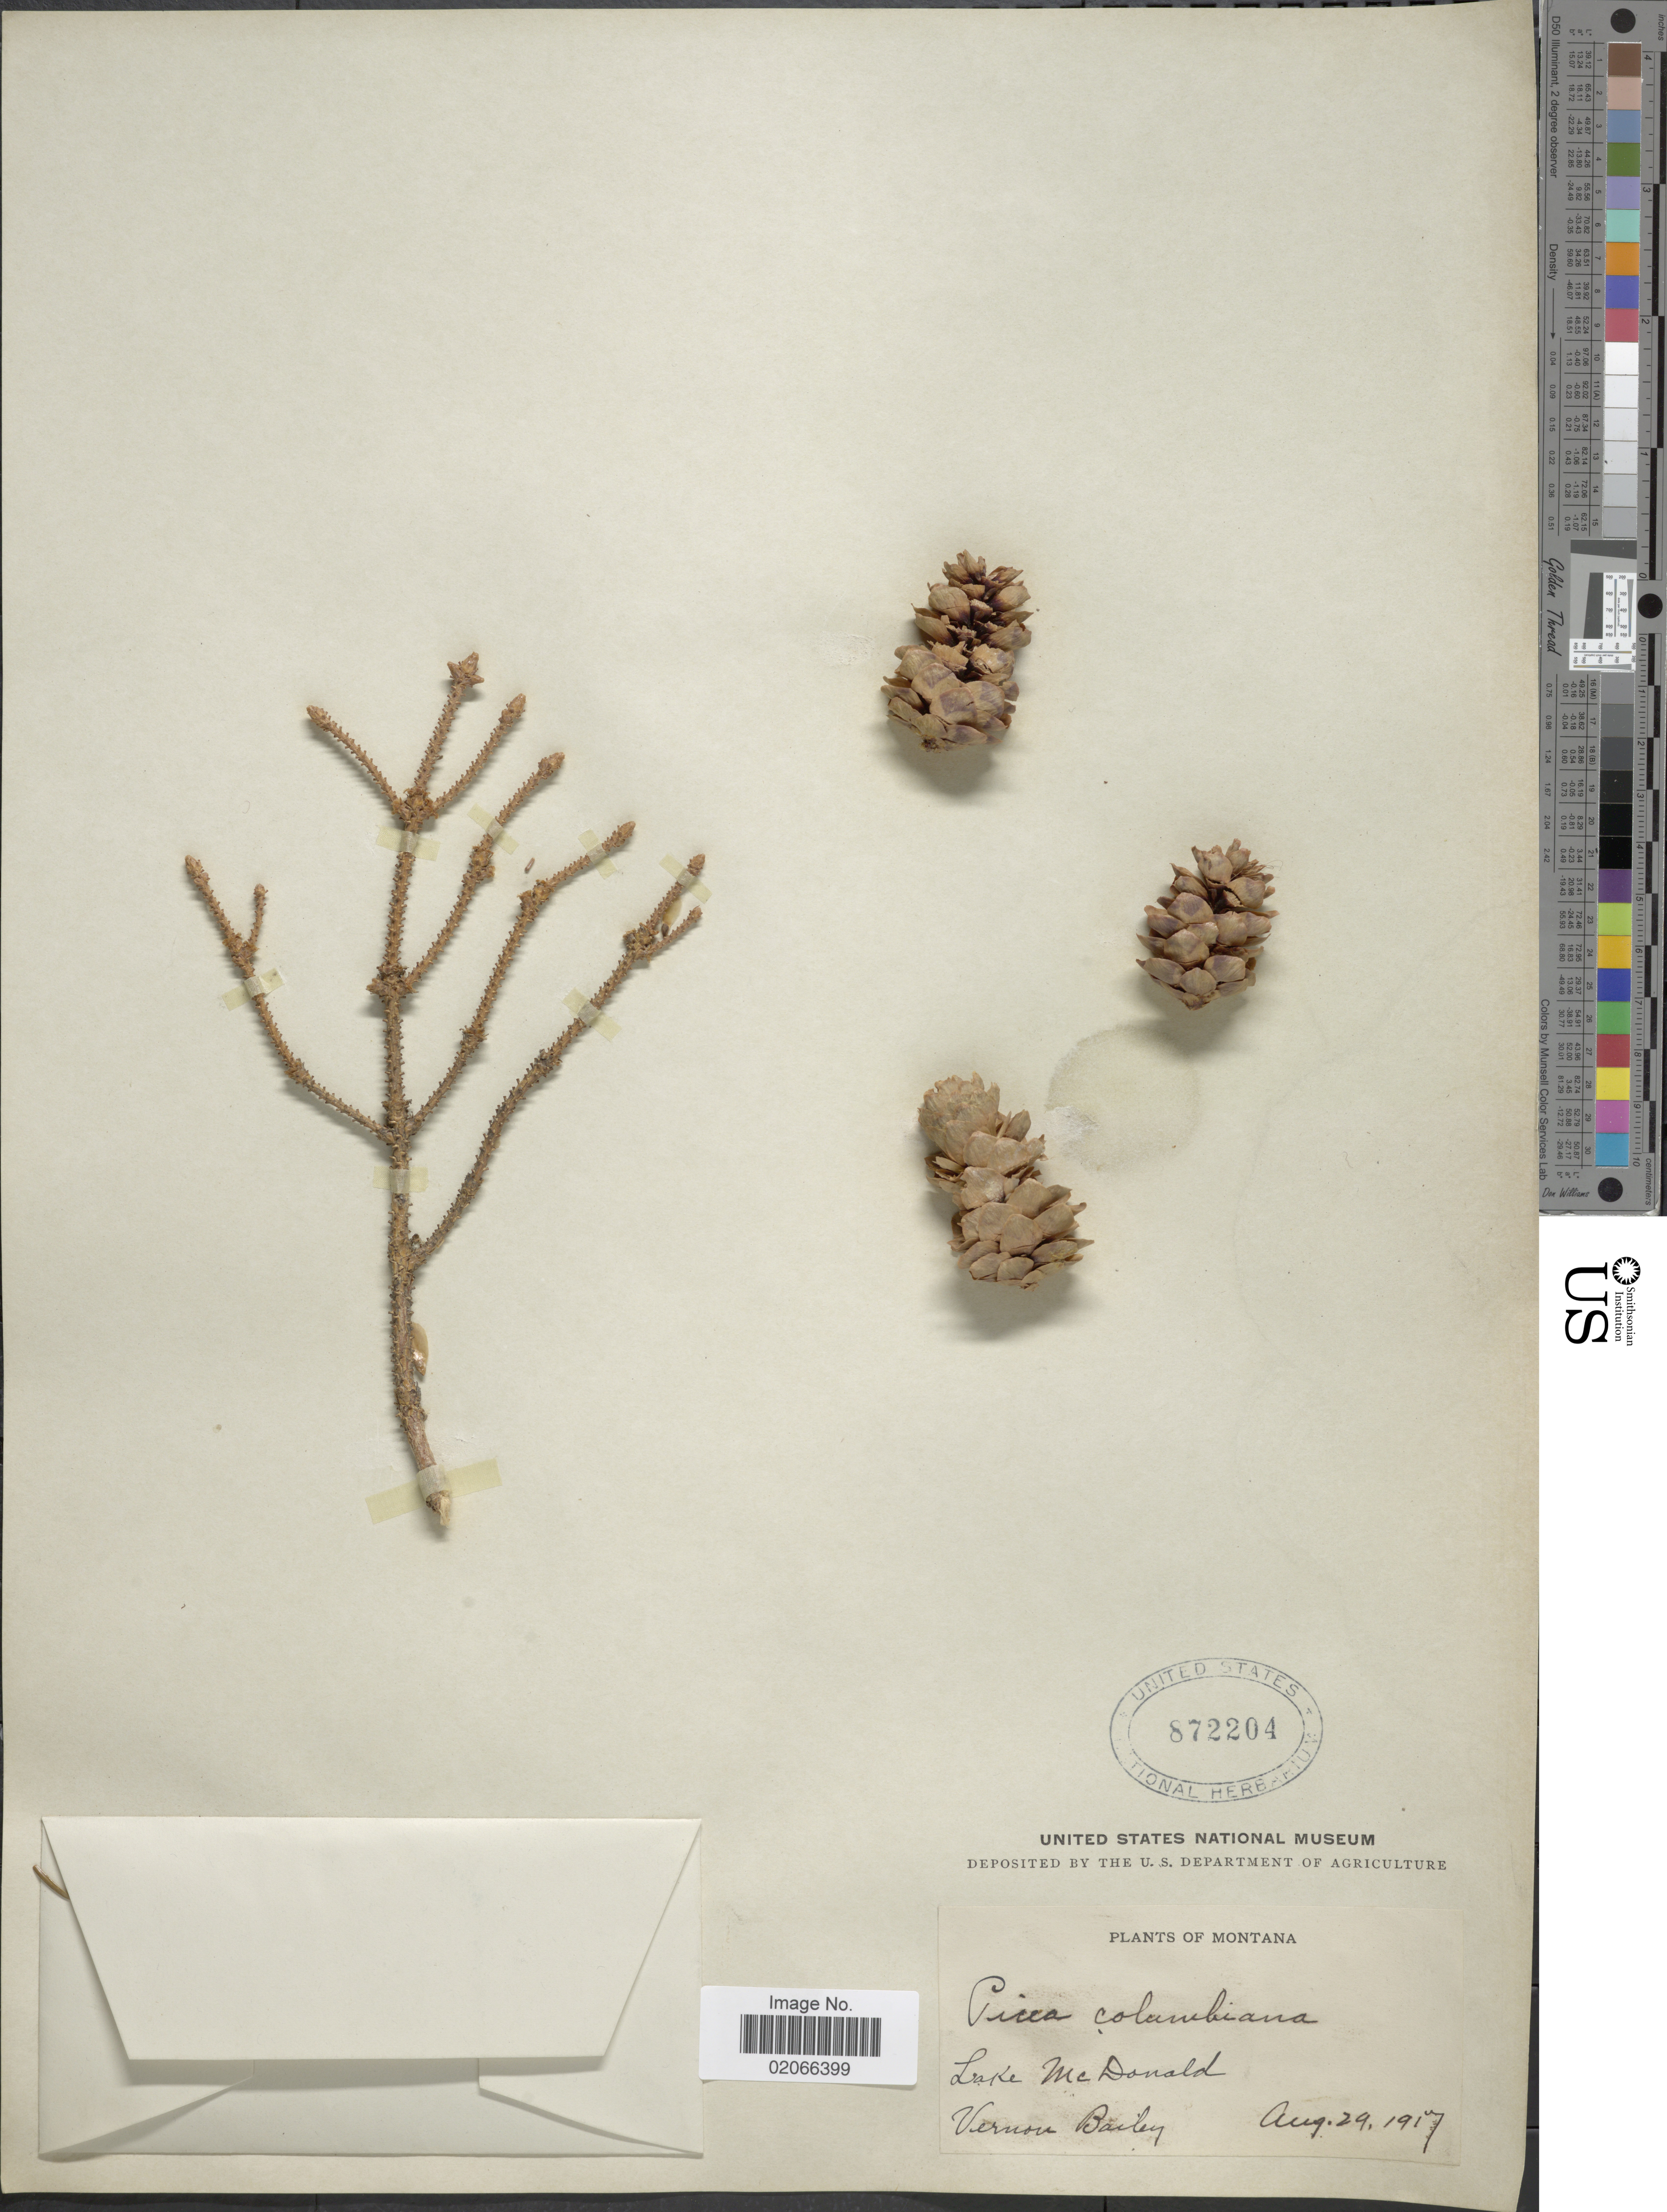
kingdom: Plantae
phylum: Tracheophyta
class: Pinopsida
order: Pinales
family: Pinaceae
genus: Picea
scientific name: Picea engelmannii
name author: Parry ex Engelm.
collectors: V. O. Bailey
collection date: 1917-08-29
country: United States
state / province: Montana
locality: Lake McDonald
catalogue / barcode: US 872204